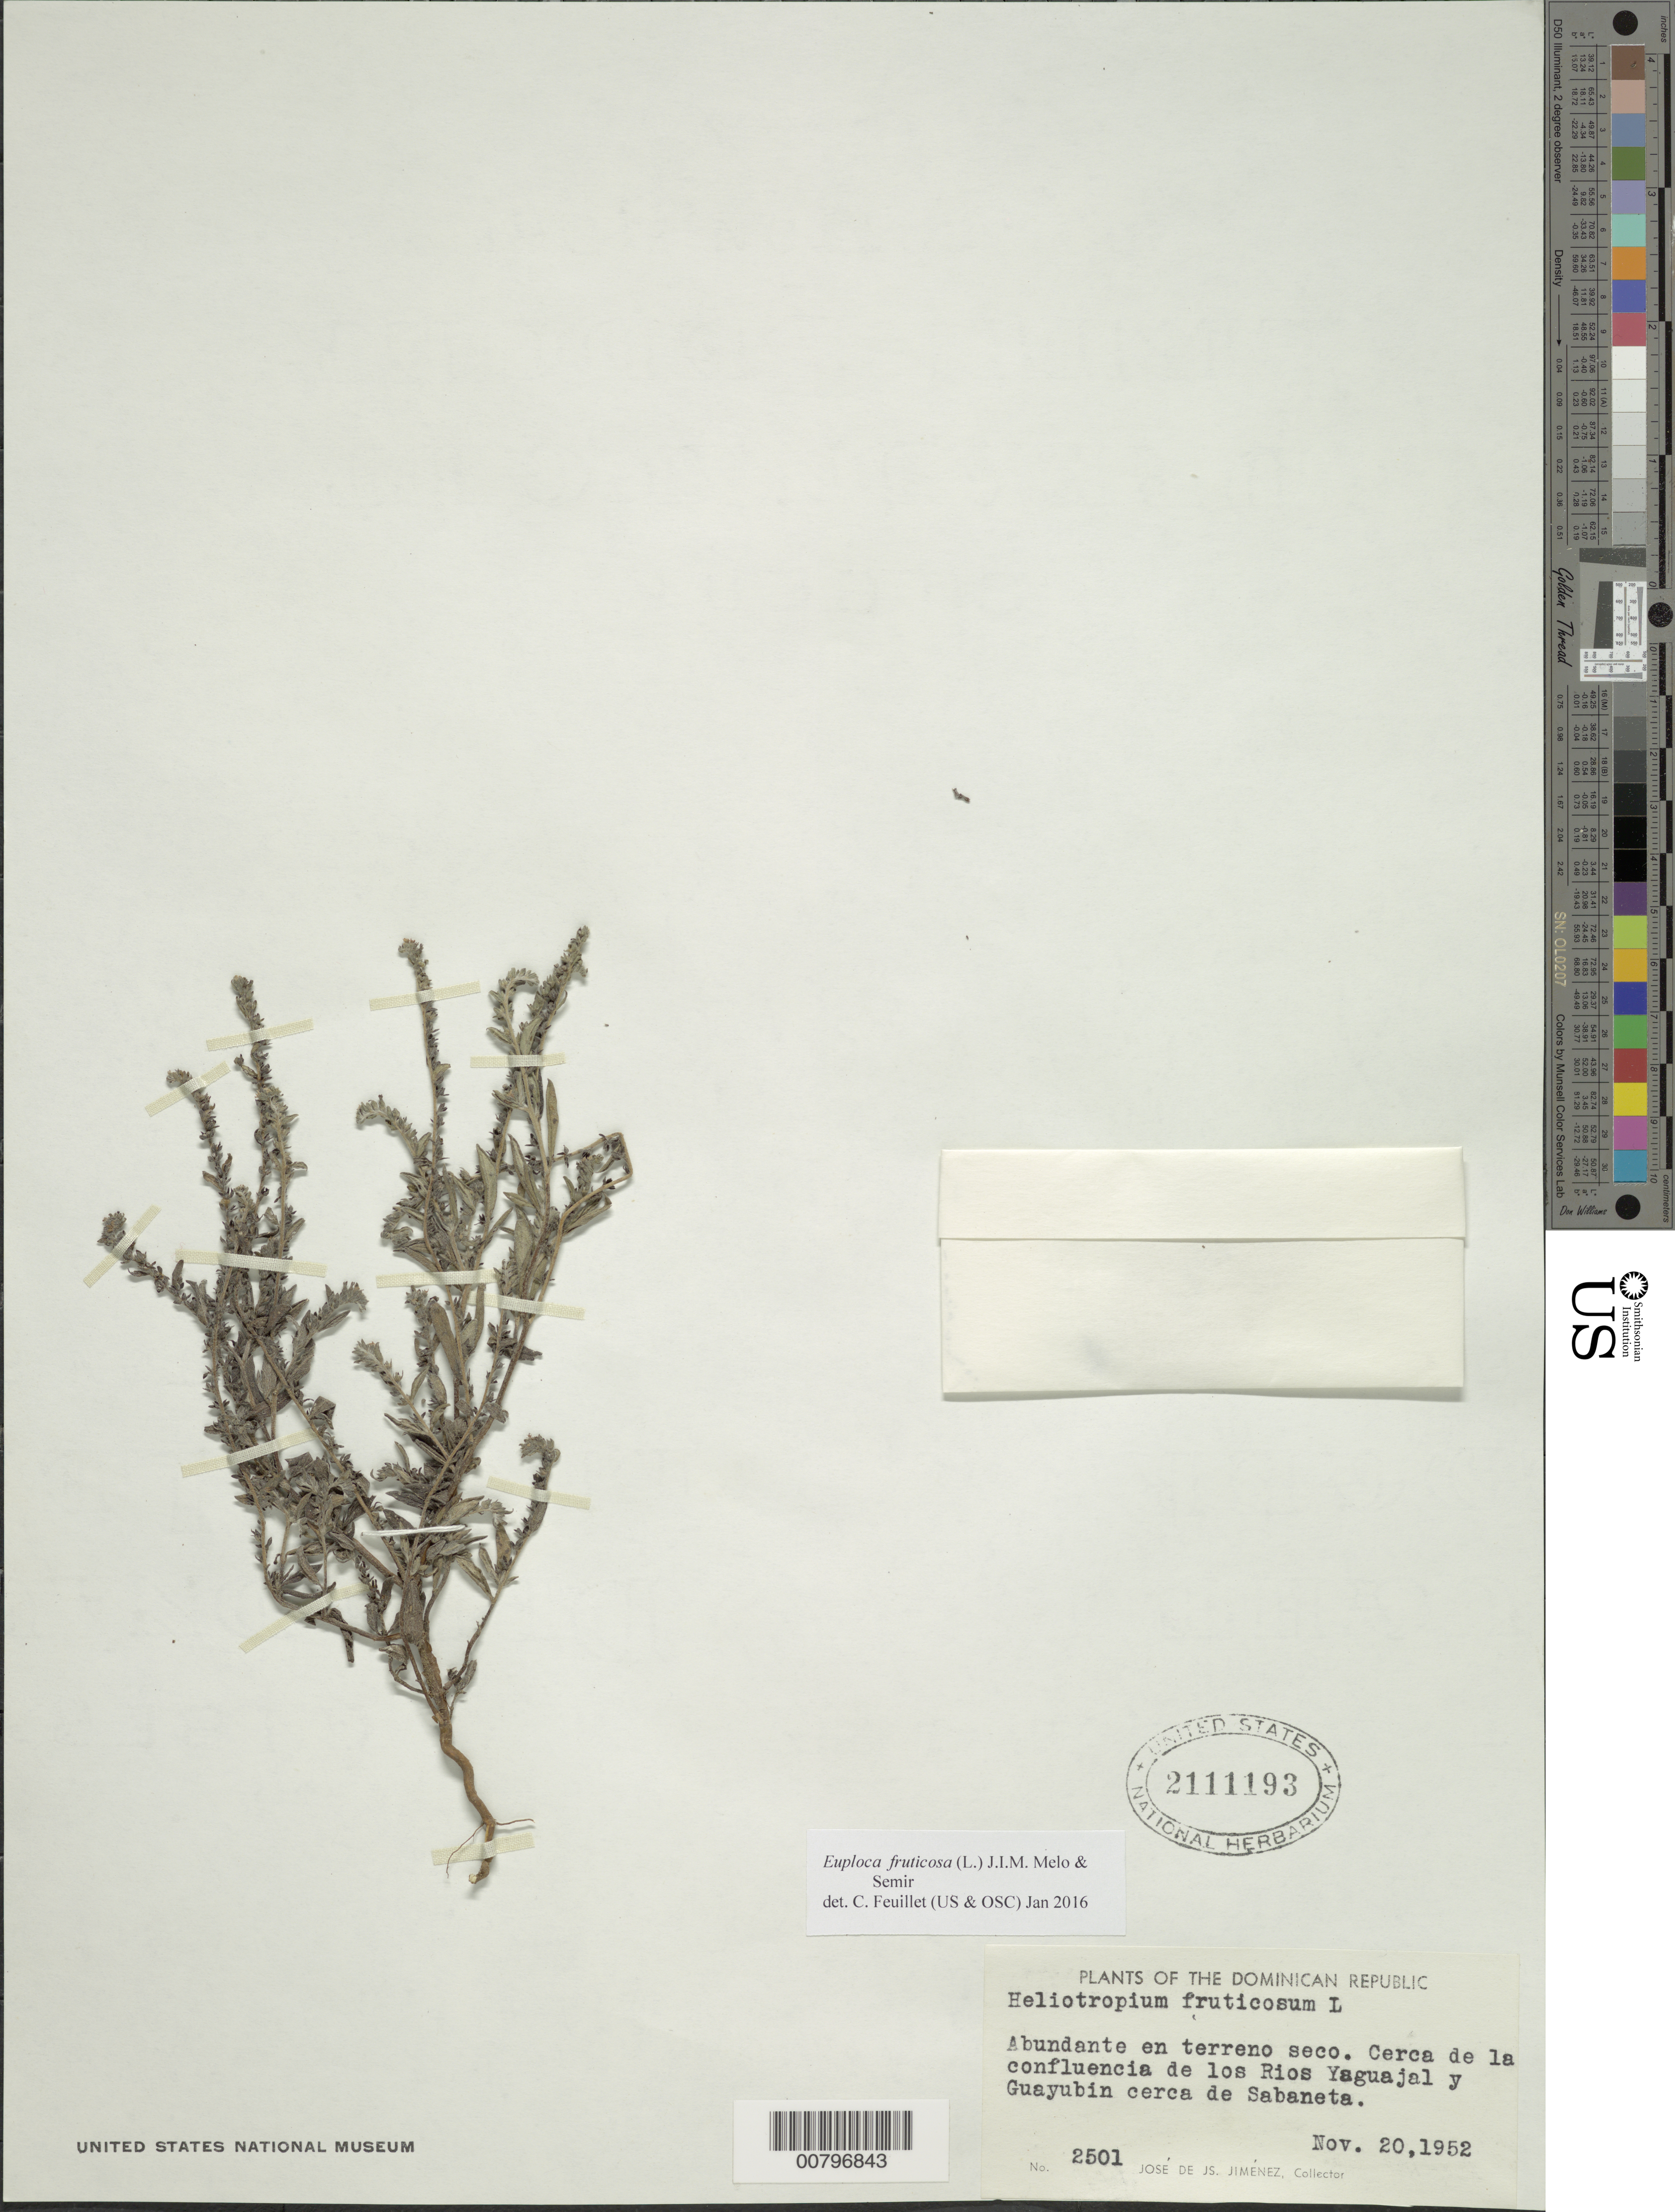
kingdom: Plantae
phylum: Tracheophyta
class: Magnoliopsida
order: Boraginales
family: Heliotropiaceae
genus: Euploca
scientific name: Euploca fruticosa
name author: (L.) J.I.M. Melo & Semir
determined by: Feuillet, C.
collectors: J. J. Jiménez Almonte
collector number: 2501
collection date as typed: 20 Nov 1952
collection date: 1952-11-20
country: Dominican Republic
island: Hispaniola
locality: Near the confluence of River Yaguajal and Guayubin near Sabaneta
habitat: Dry soil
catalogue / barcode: US 2111193